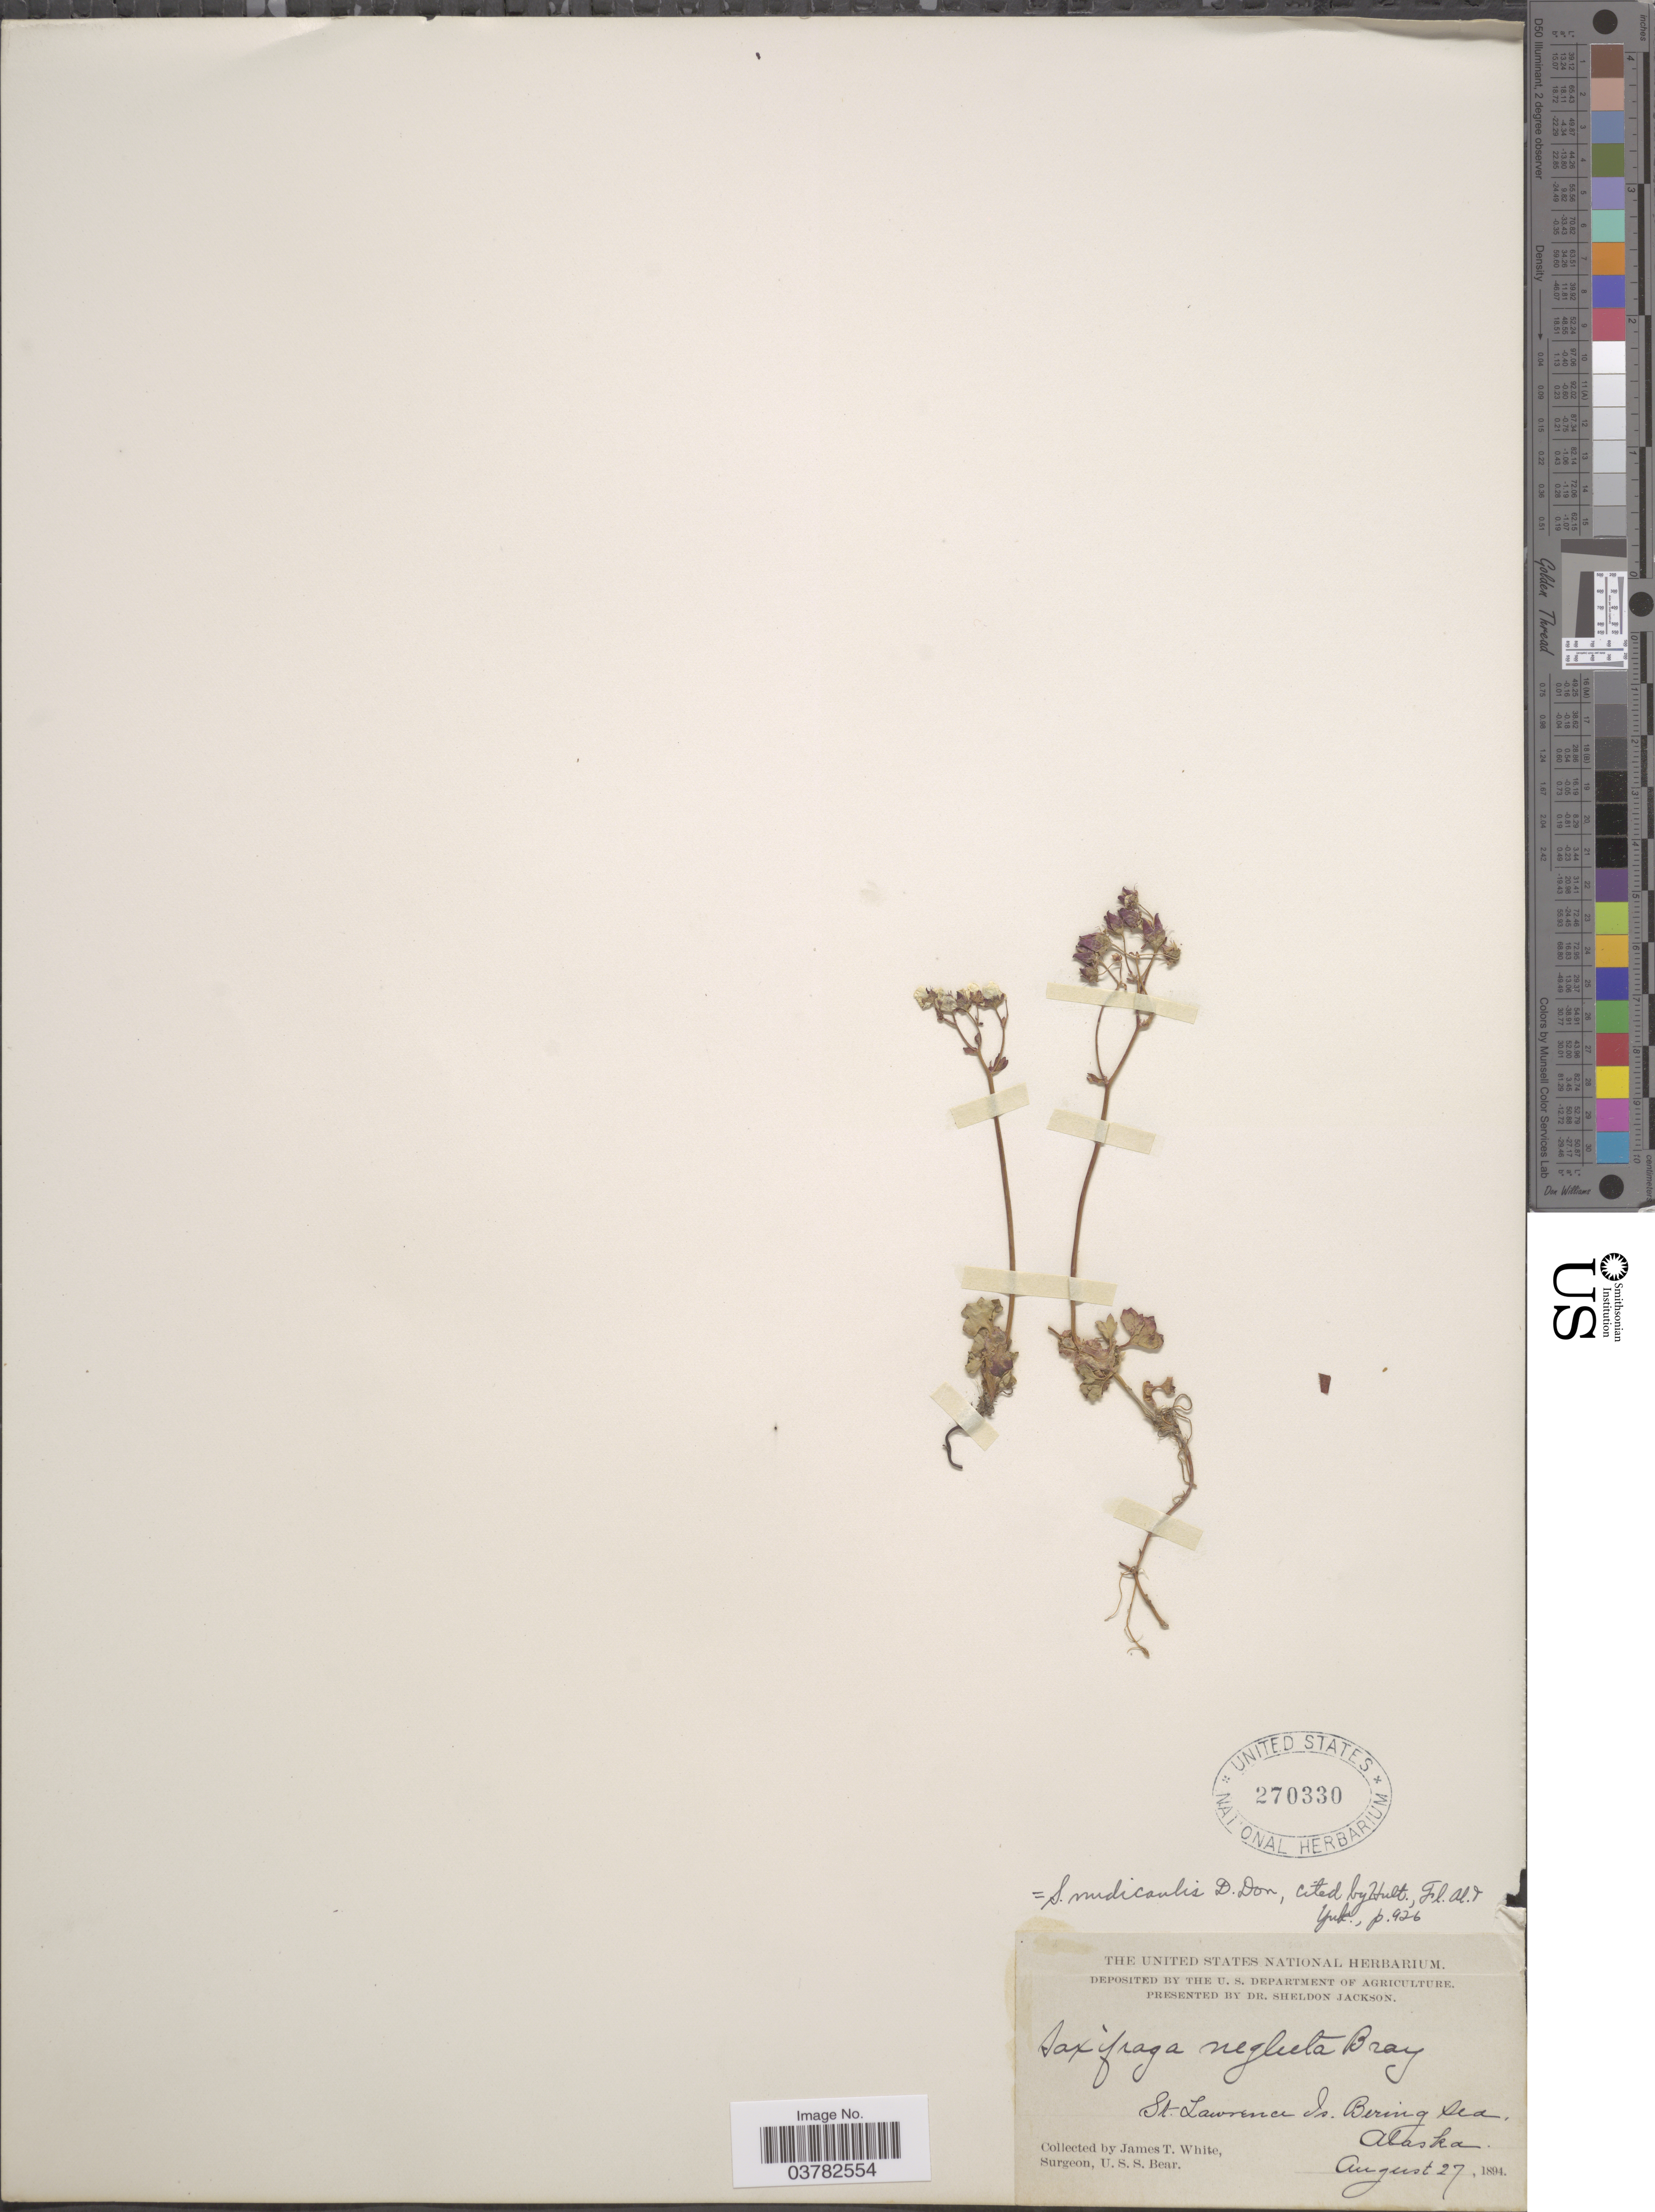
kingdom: Plantae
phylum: Tracheophyta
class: Magnoliopsida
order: Saxifragales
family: Saxifragaceae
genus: Saxifraga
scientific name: Saxifraga nudicaulis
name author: D. Don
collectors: J. T. White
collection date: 1894-08-27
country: United States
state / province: Alaska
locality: St. Lawrence Is. Bering Sea.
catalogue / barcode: US 270330